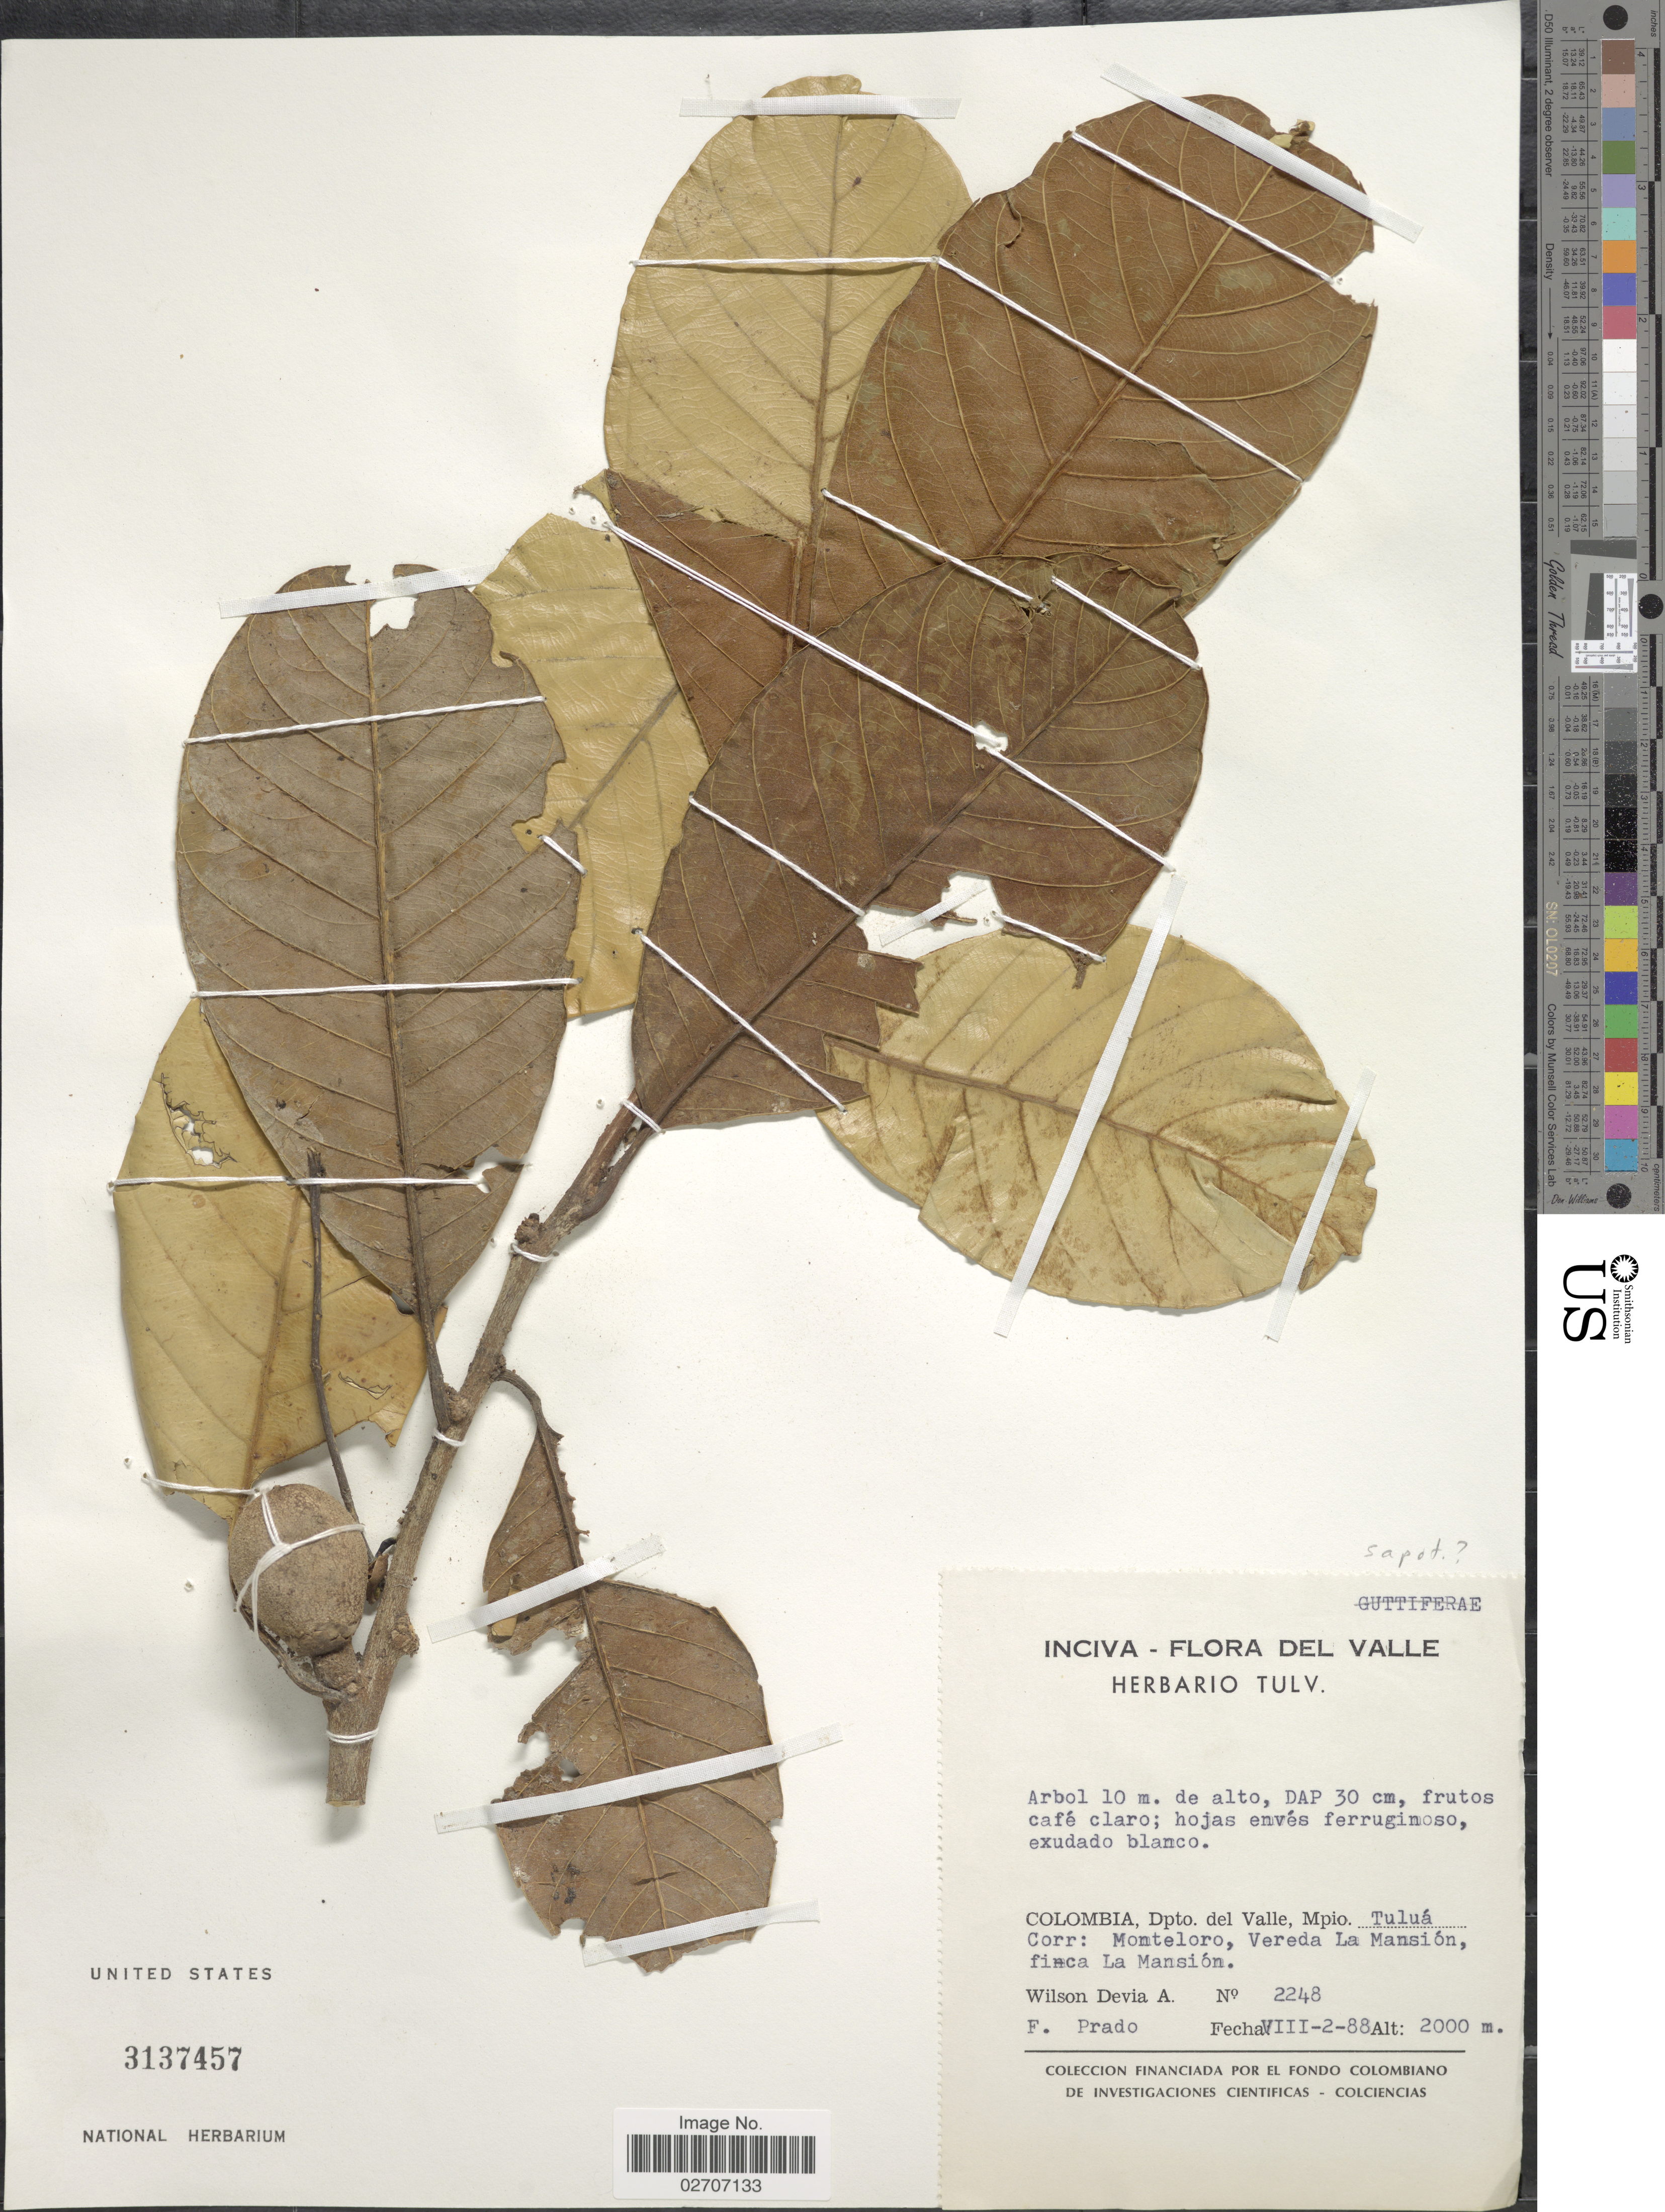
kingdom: Plantae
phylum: Tracheophyta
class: Magnoliopsida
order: Ericales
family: Sapotaceae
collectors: W. Devia A. & F. Prado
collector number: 2248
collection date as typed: Transcribed d/m/y: 2/8/88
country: Colombia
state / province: Valle del Cauca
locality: Dpto. del Valle, Mpio Tuluá Corr: Monteloro, Vereda La Mansión, finca La Mansión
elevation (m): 2000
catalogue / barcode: US 3137457